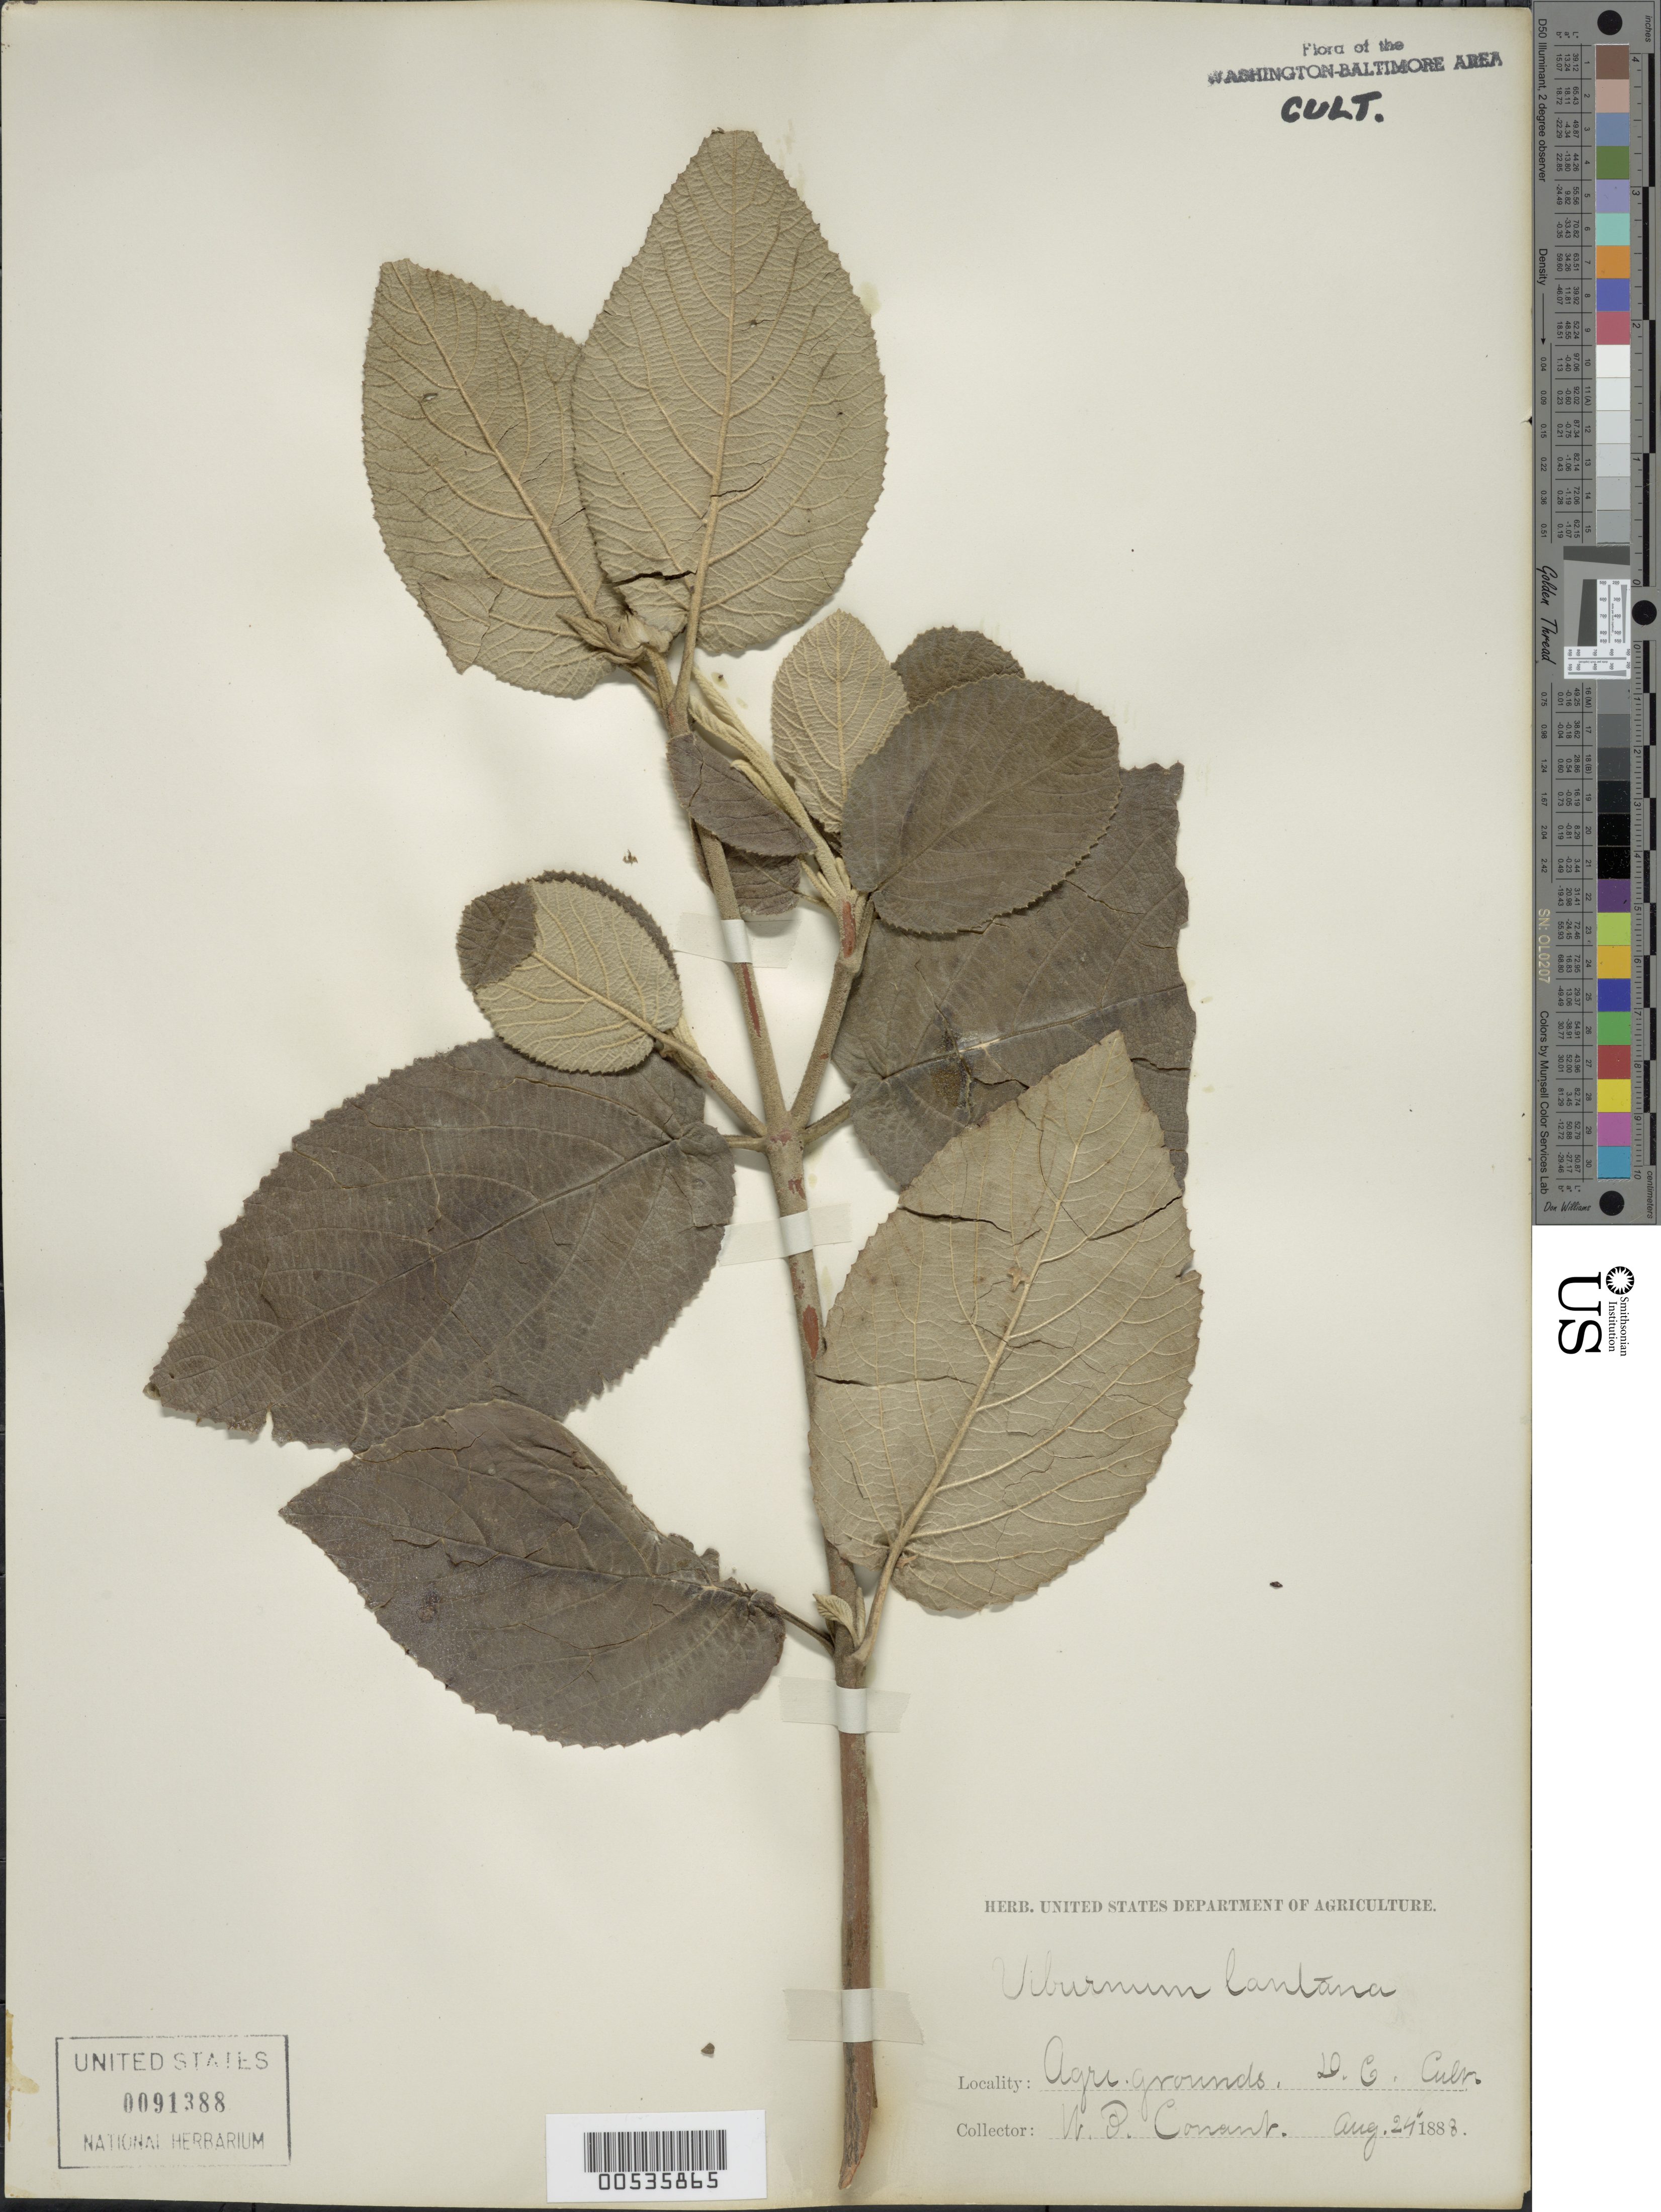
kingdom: Plantae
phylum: Tracheophyta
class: Magnoliopsida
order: Dipsacales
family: Viburnaceae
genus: Viburnum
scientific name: Viburnum lantana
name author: L.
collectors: W. P. Conant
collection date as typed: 24 Aug 1888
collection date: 1888-08-24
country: United States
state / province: District of Columbia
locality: Department of Agriculture, Washington, D.C.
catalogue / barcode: US 91388